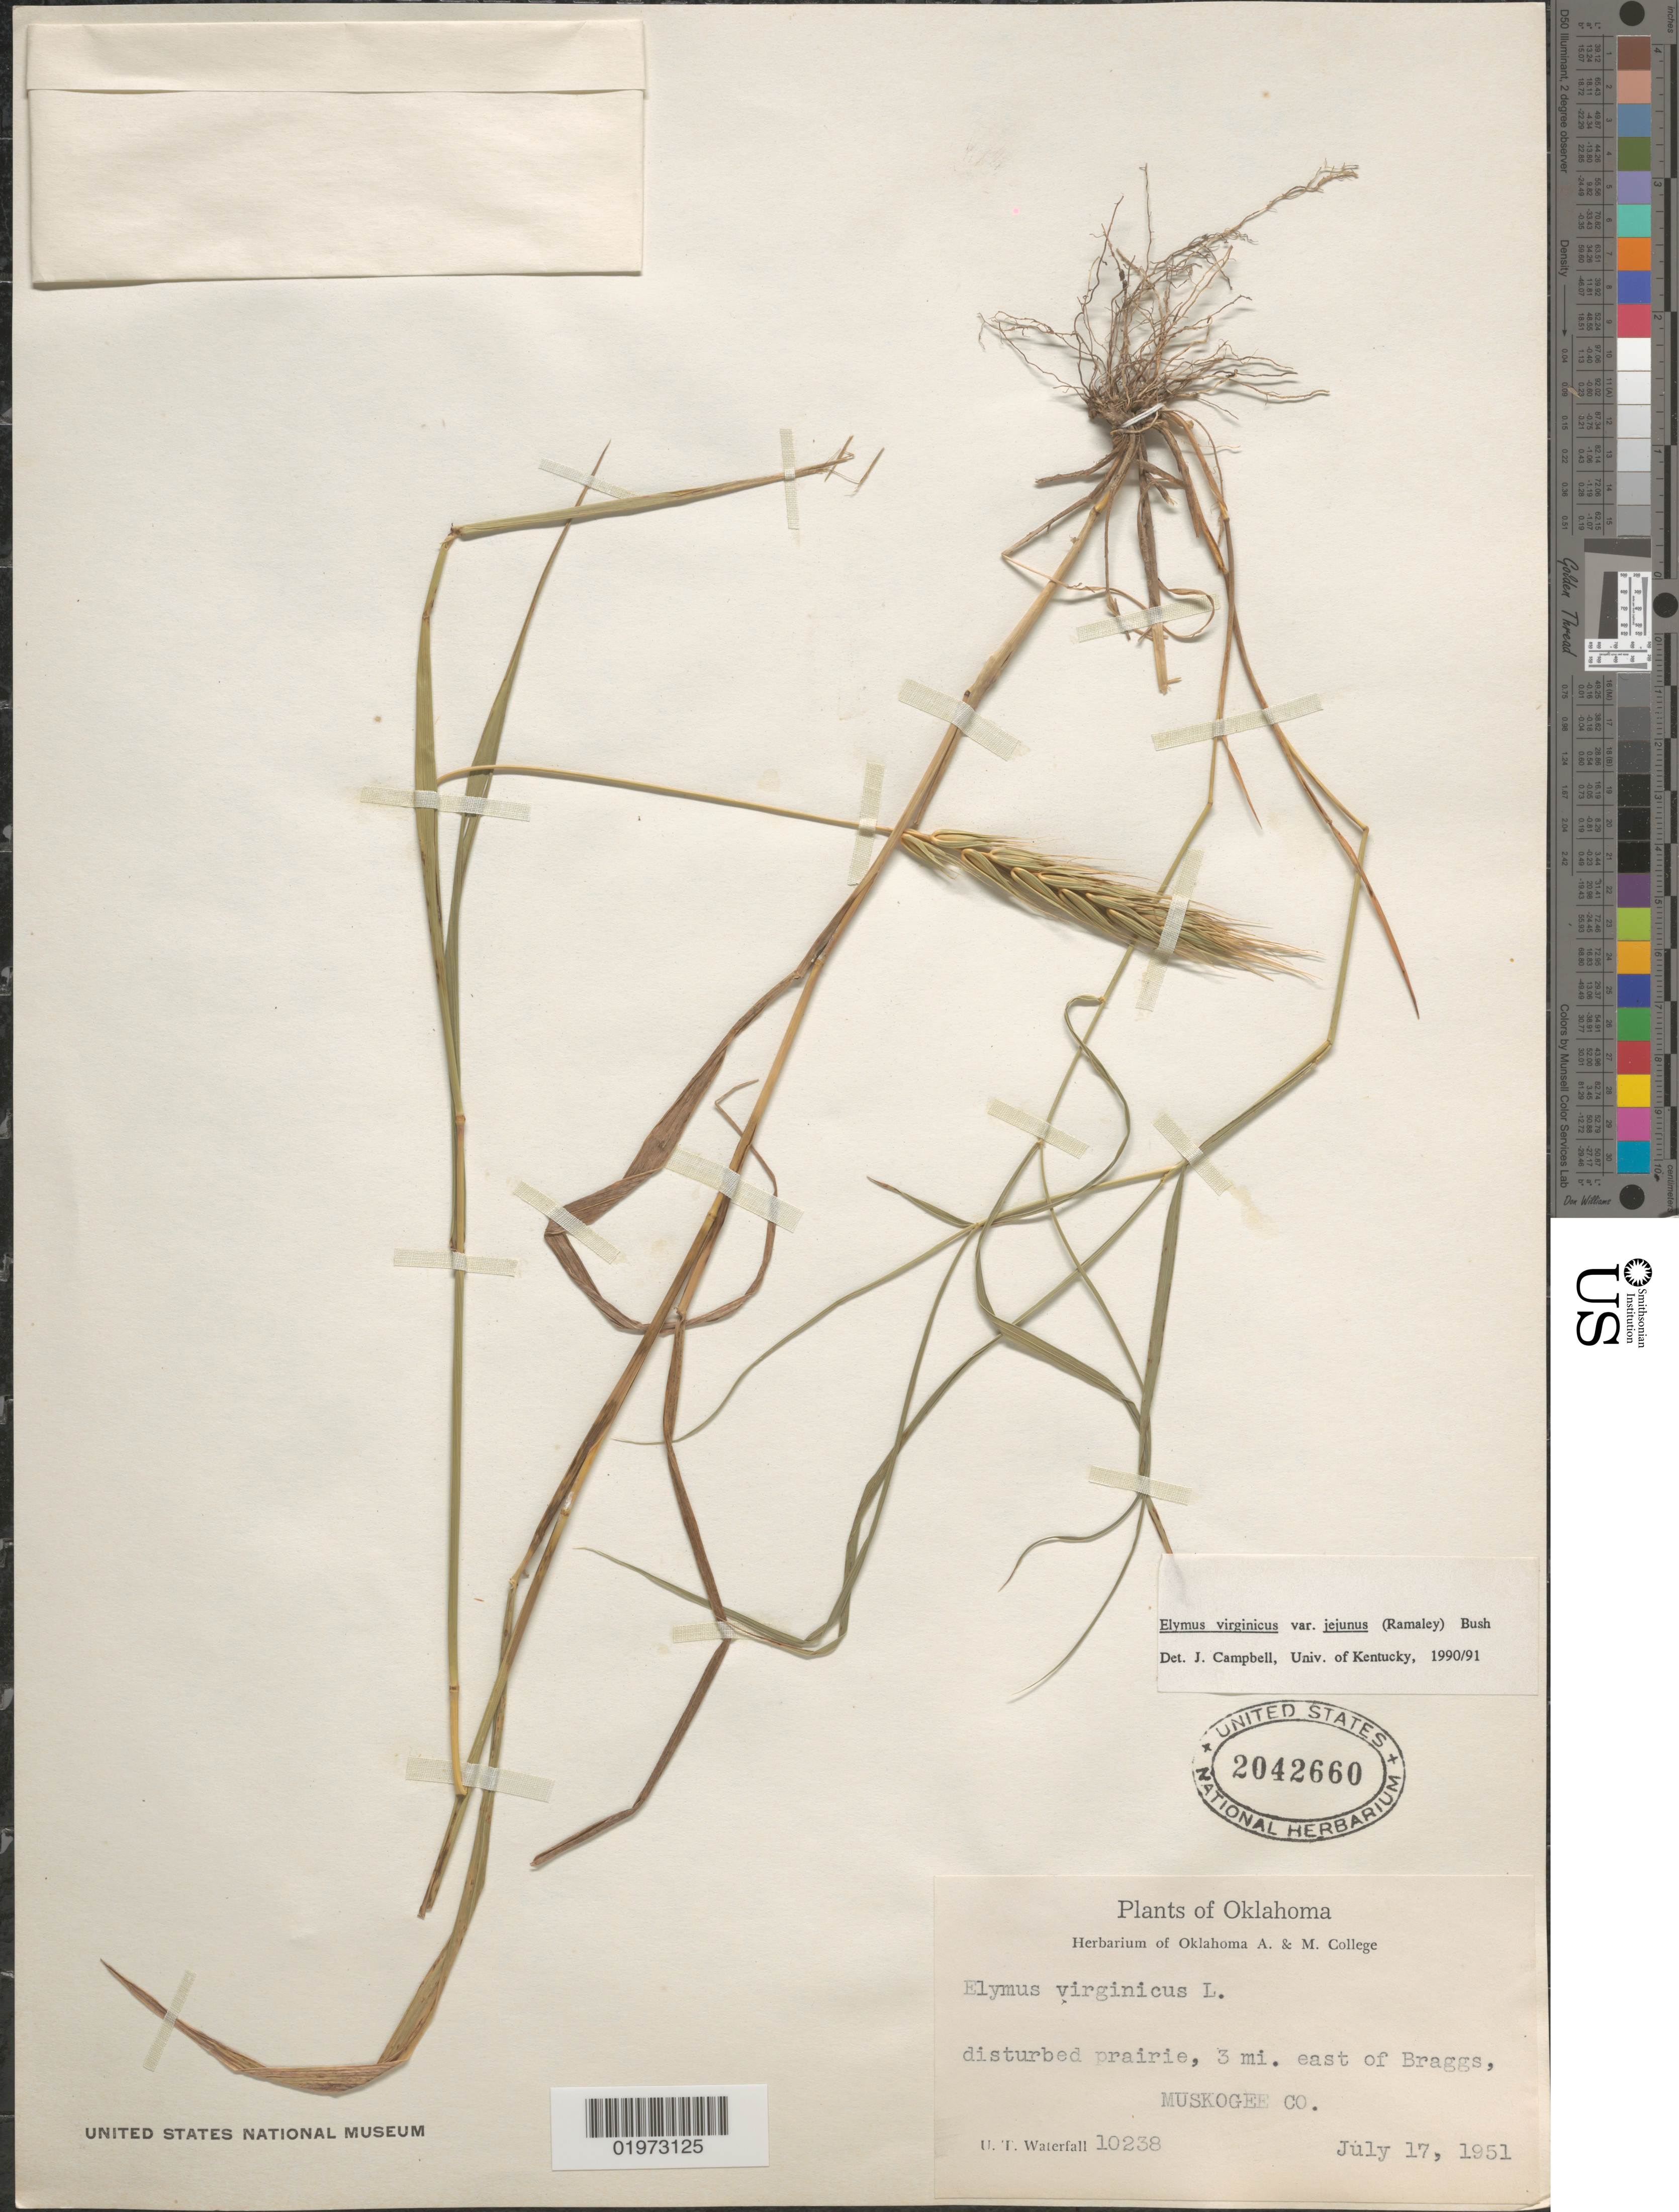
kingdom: Plantae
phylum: Tracheophyta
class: Liliopsida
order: Poales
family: Poaceae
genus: Elymus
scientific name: Elymus virginicus var. virginicus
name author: L.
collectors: U. T. Waterfall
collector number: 10238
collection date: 1951-07-17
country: United States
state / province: Oklahoma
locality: Disturbed prairie, 3 mi. east of Braggs, Muskogee Co.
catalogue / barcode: US 2042660